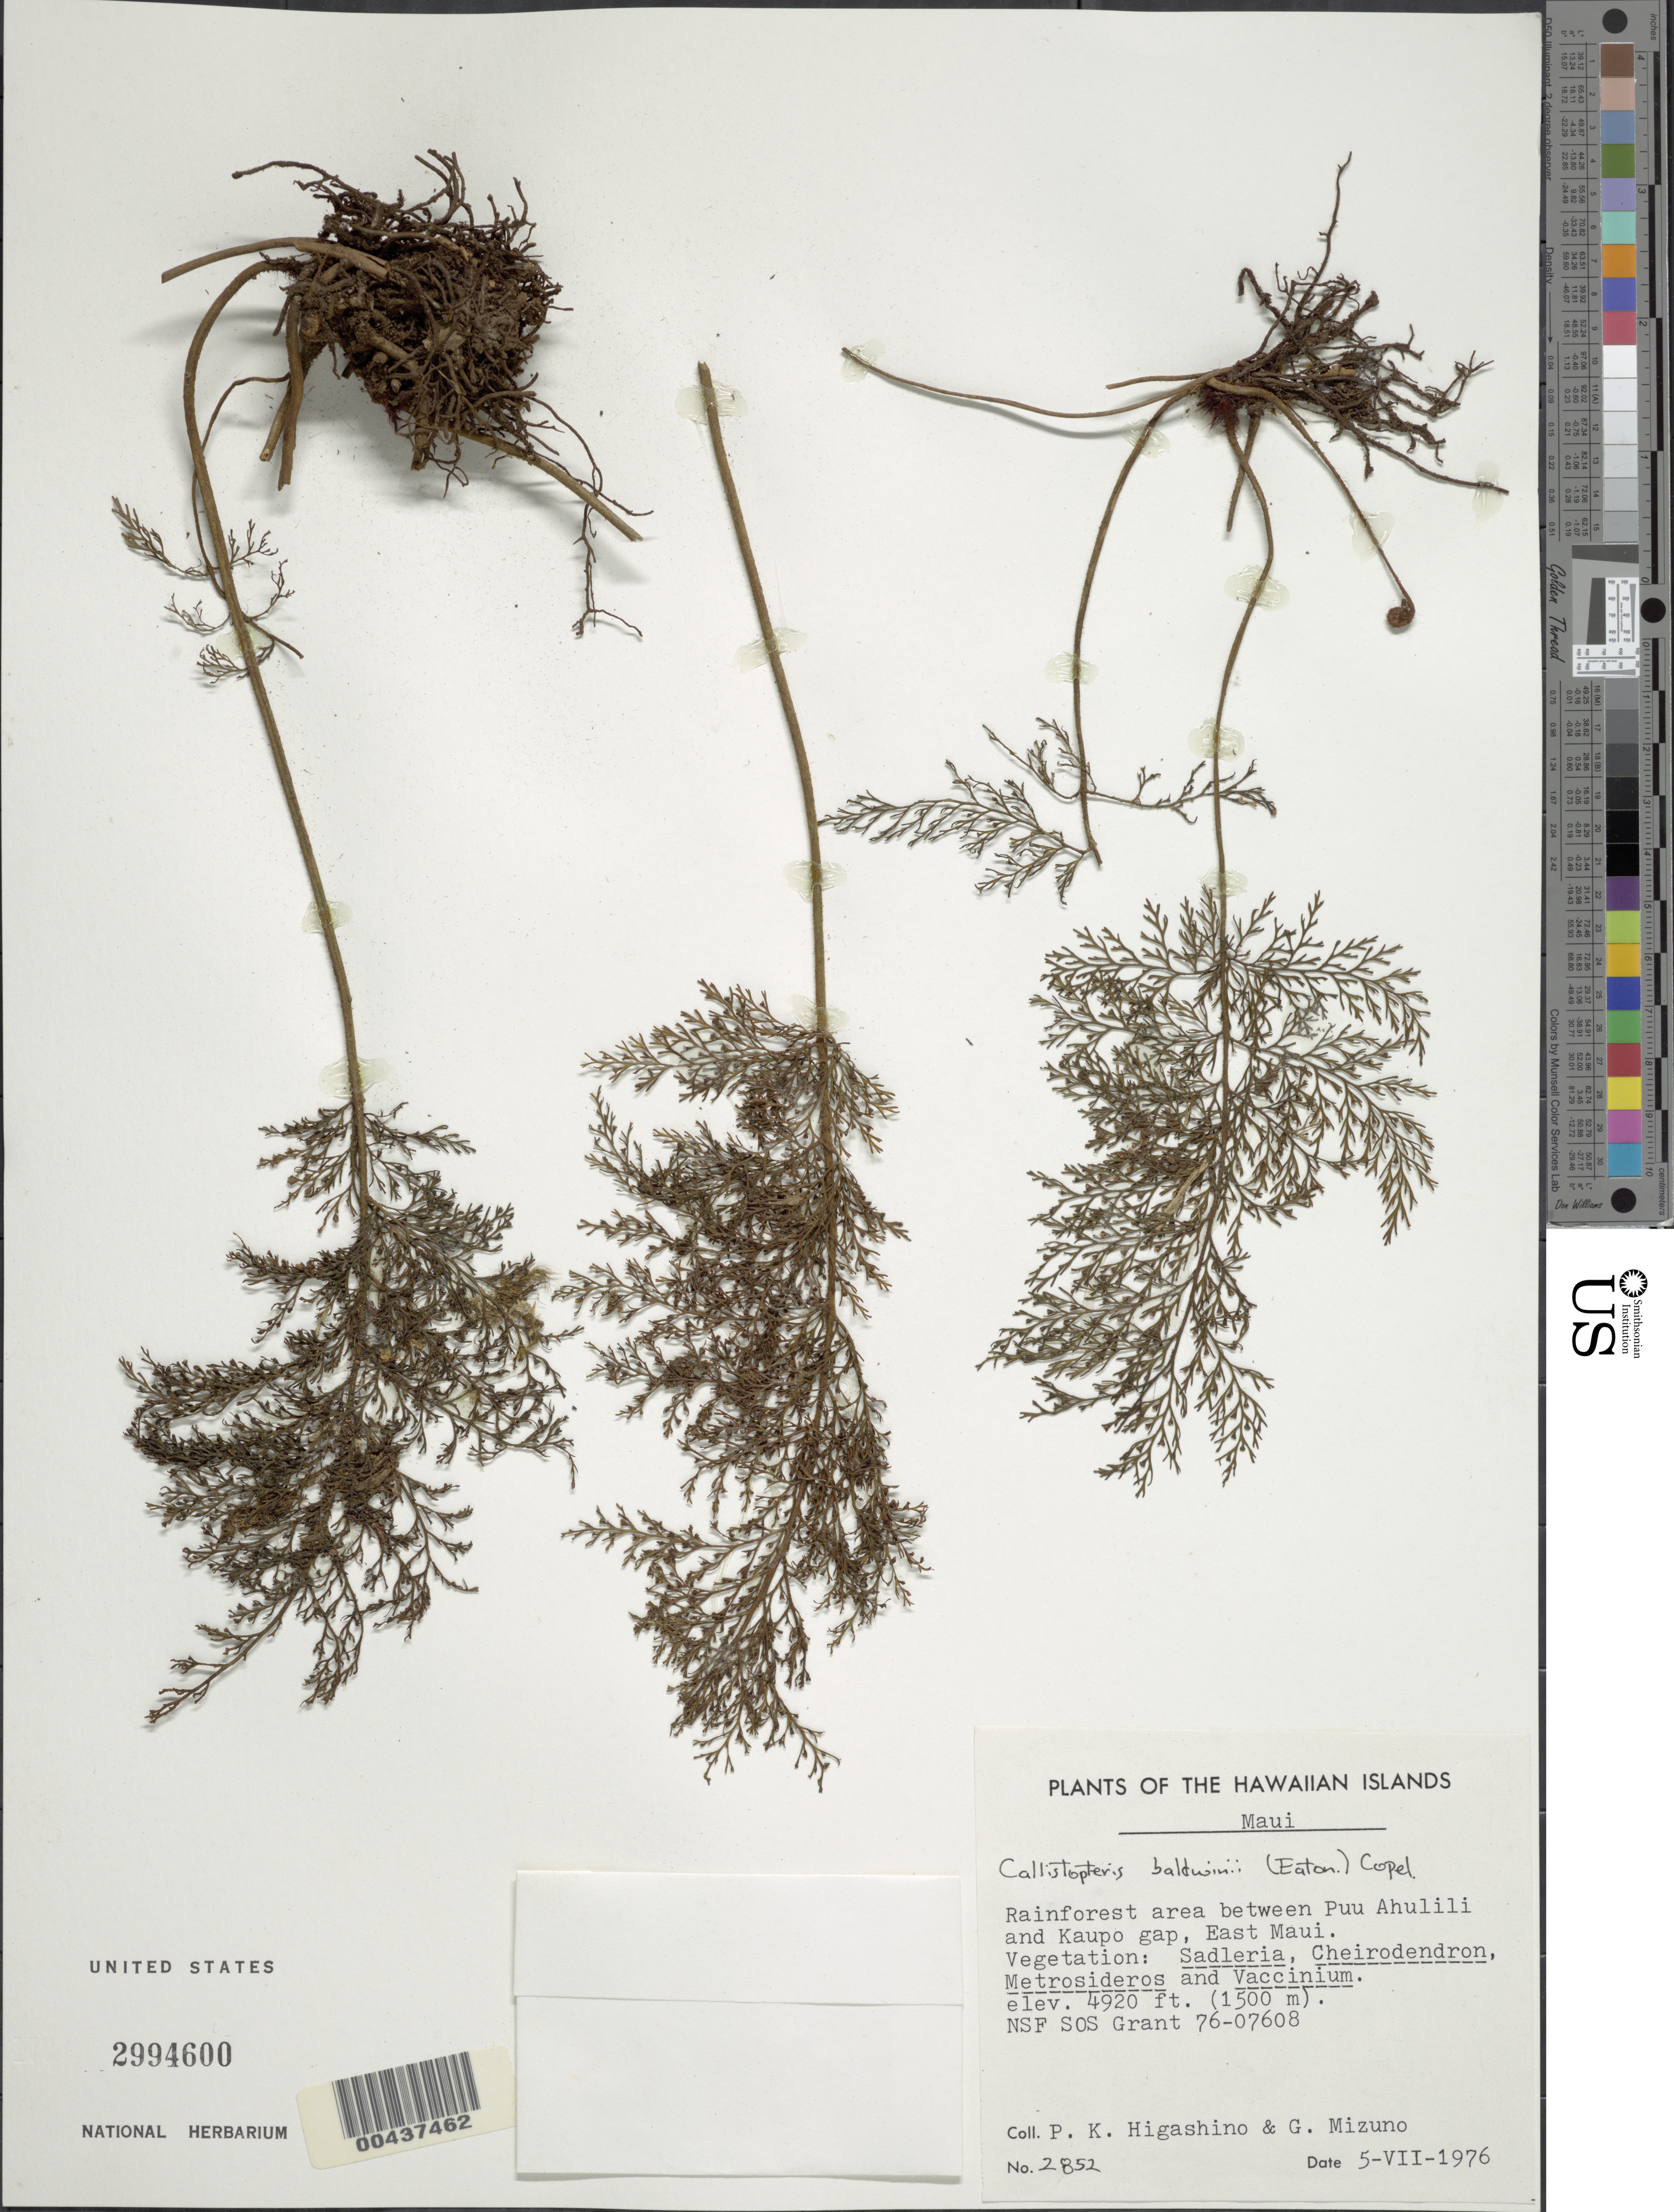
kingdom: Plantae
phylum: Tracheophyta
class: Polypodiopsida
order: Hymenophyllales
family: Hymenophyllaceae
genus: Callistopteris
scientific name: Callistopteris baldwinii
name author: (D.C. Eaton) Copel.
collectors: P. Higashino & G. Mizuno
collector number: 2852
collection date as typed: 5 Jul 1976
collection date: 1976-07-05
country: United States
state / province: Hawaii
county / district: Maui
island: Maui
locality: between Puu Ahulili and Kaupo gap, E Maui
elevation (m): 1500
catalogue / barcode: US 2994600